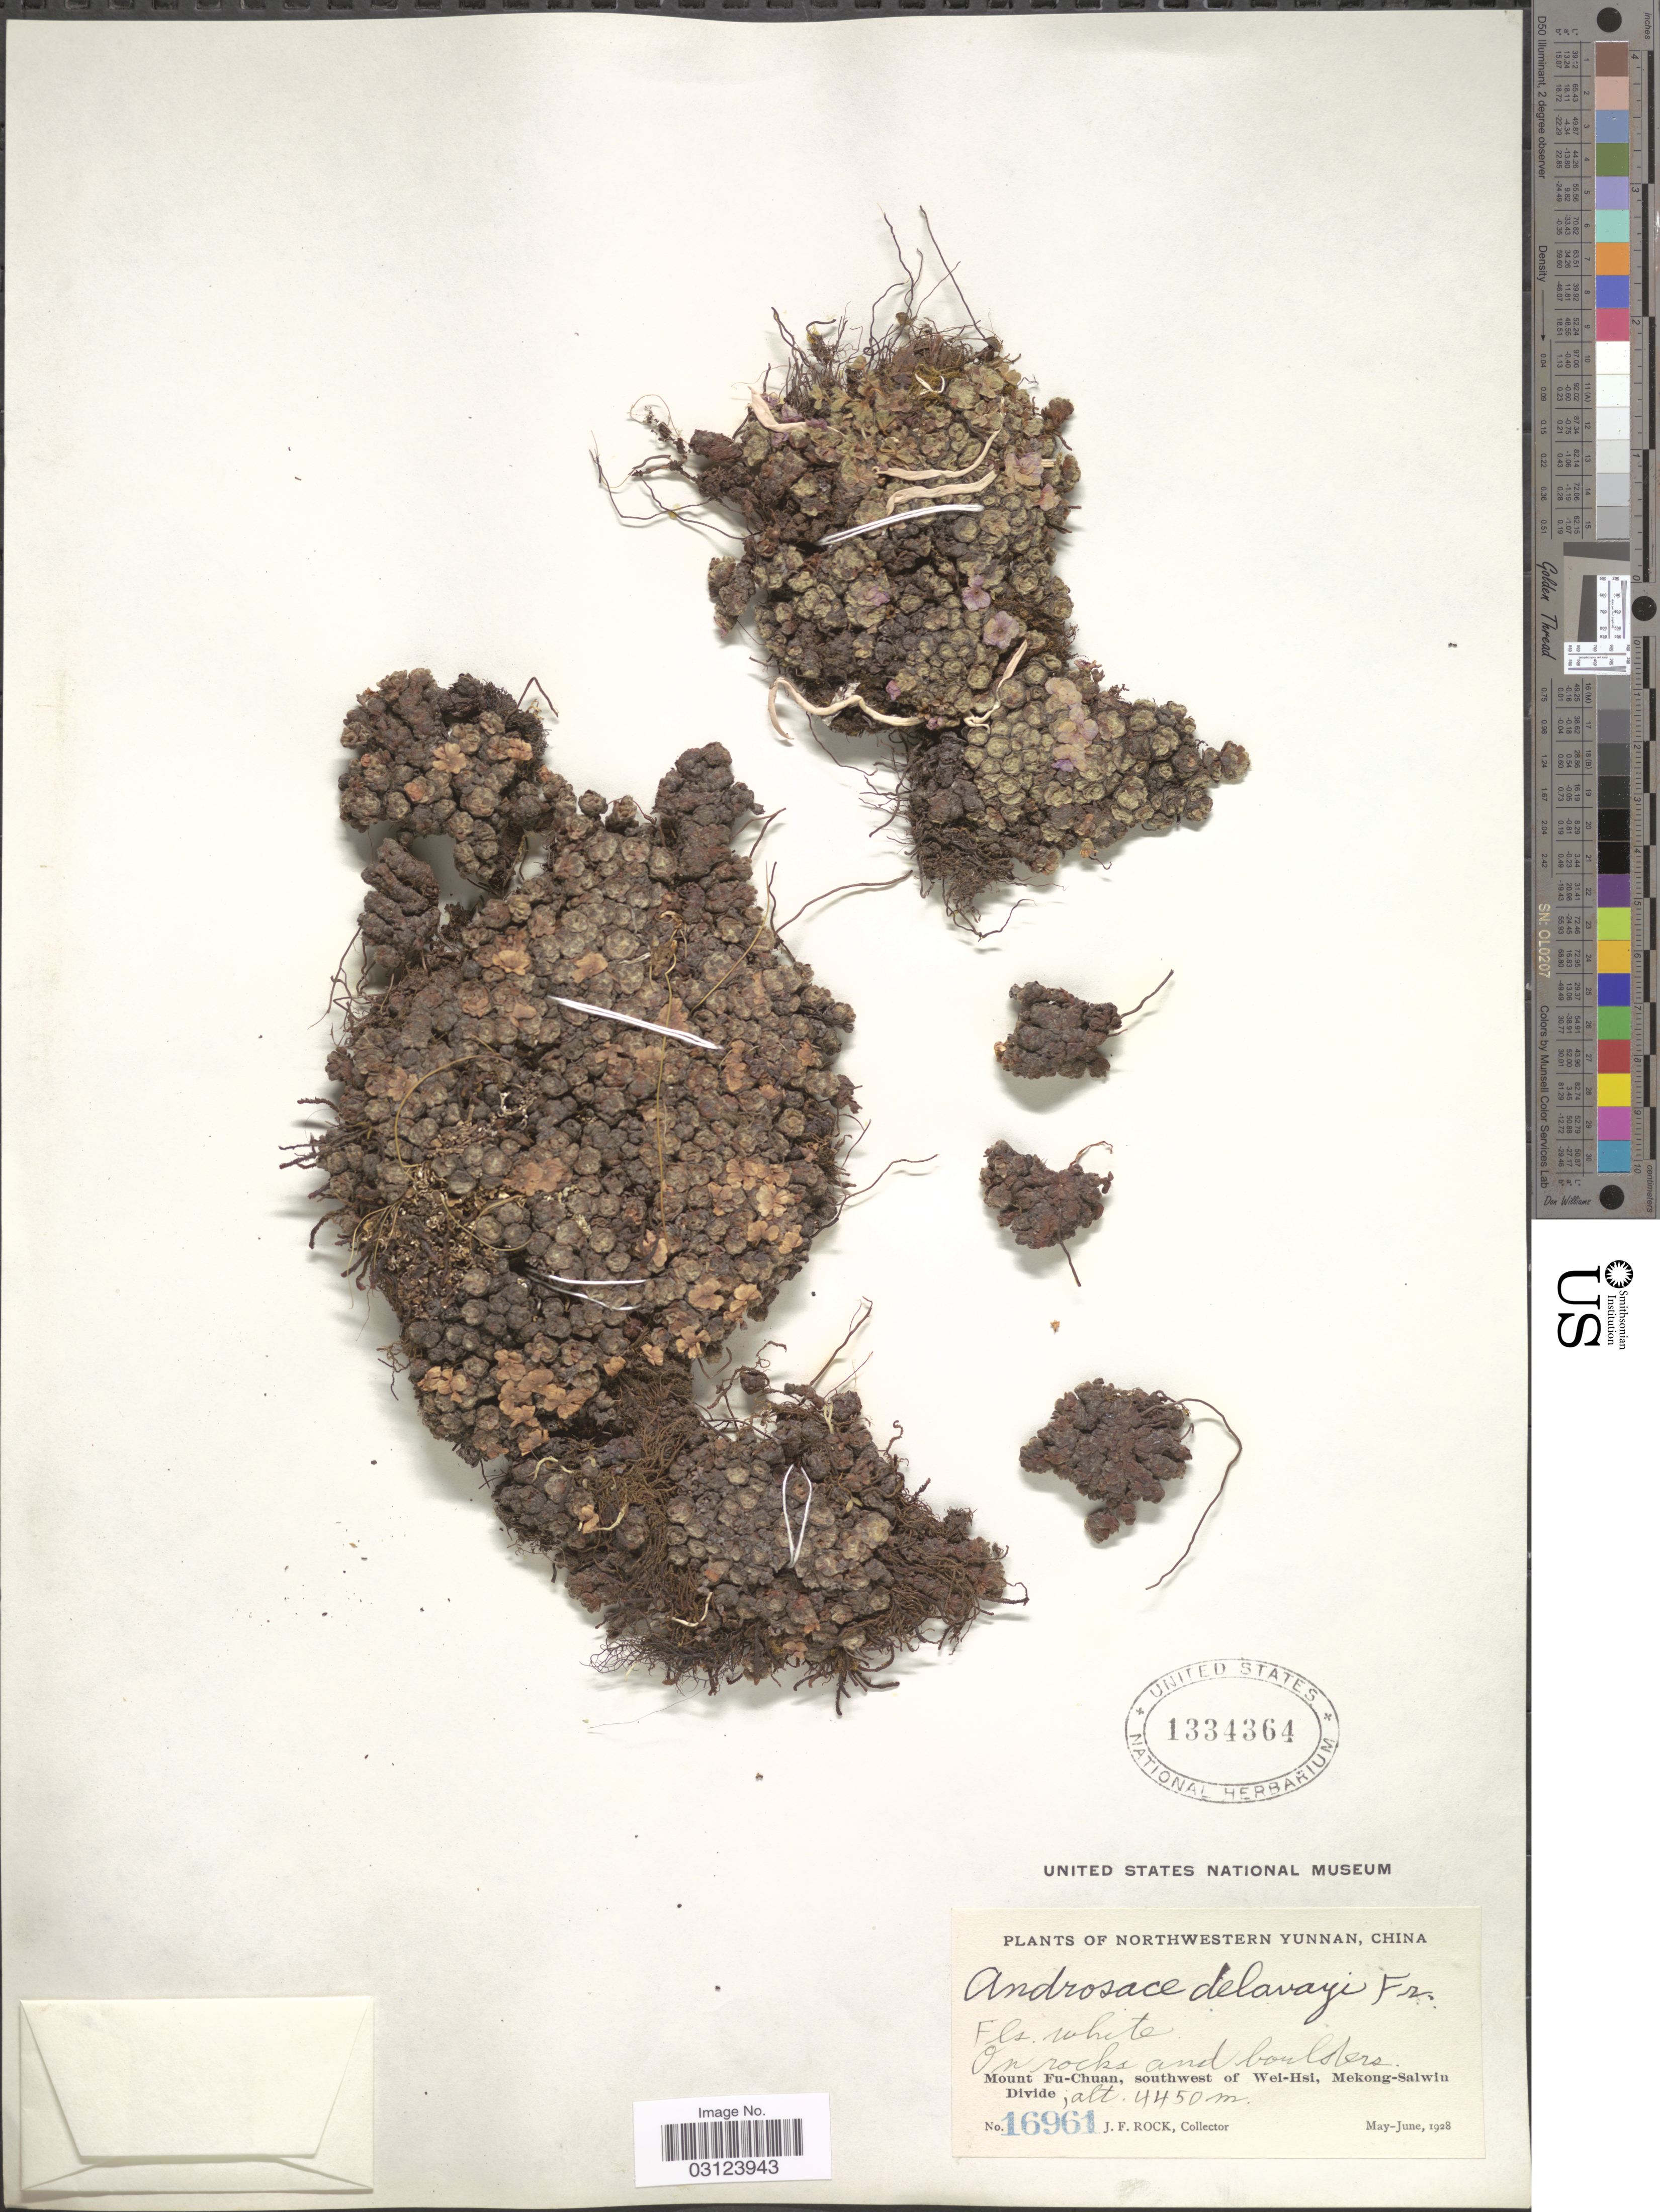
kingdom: Plantae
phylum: Tracheophyta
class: Magnoliopsida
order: Ericales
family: Primulaceae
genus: Androsace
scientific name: Androsace delavayi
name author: Franch.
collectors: J. Rock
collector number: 16961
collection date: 1928-05/1928-06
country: China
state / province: Yunnan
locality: Northwestern Yunnan, Mount Fu-Chuan, southwest of Wei-Hsi, Mekong-Salwin Divide.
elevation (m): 4450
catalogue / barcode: US 1334364